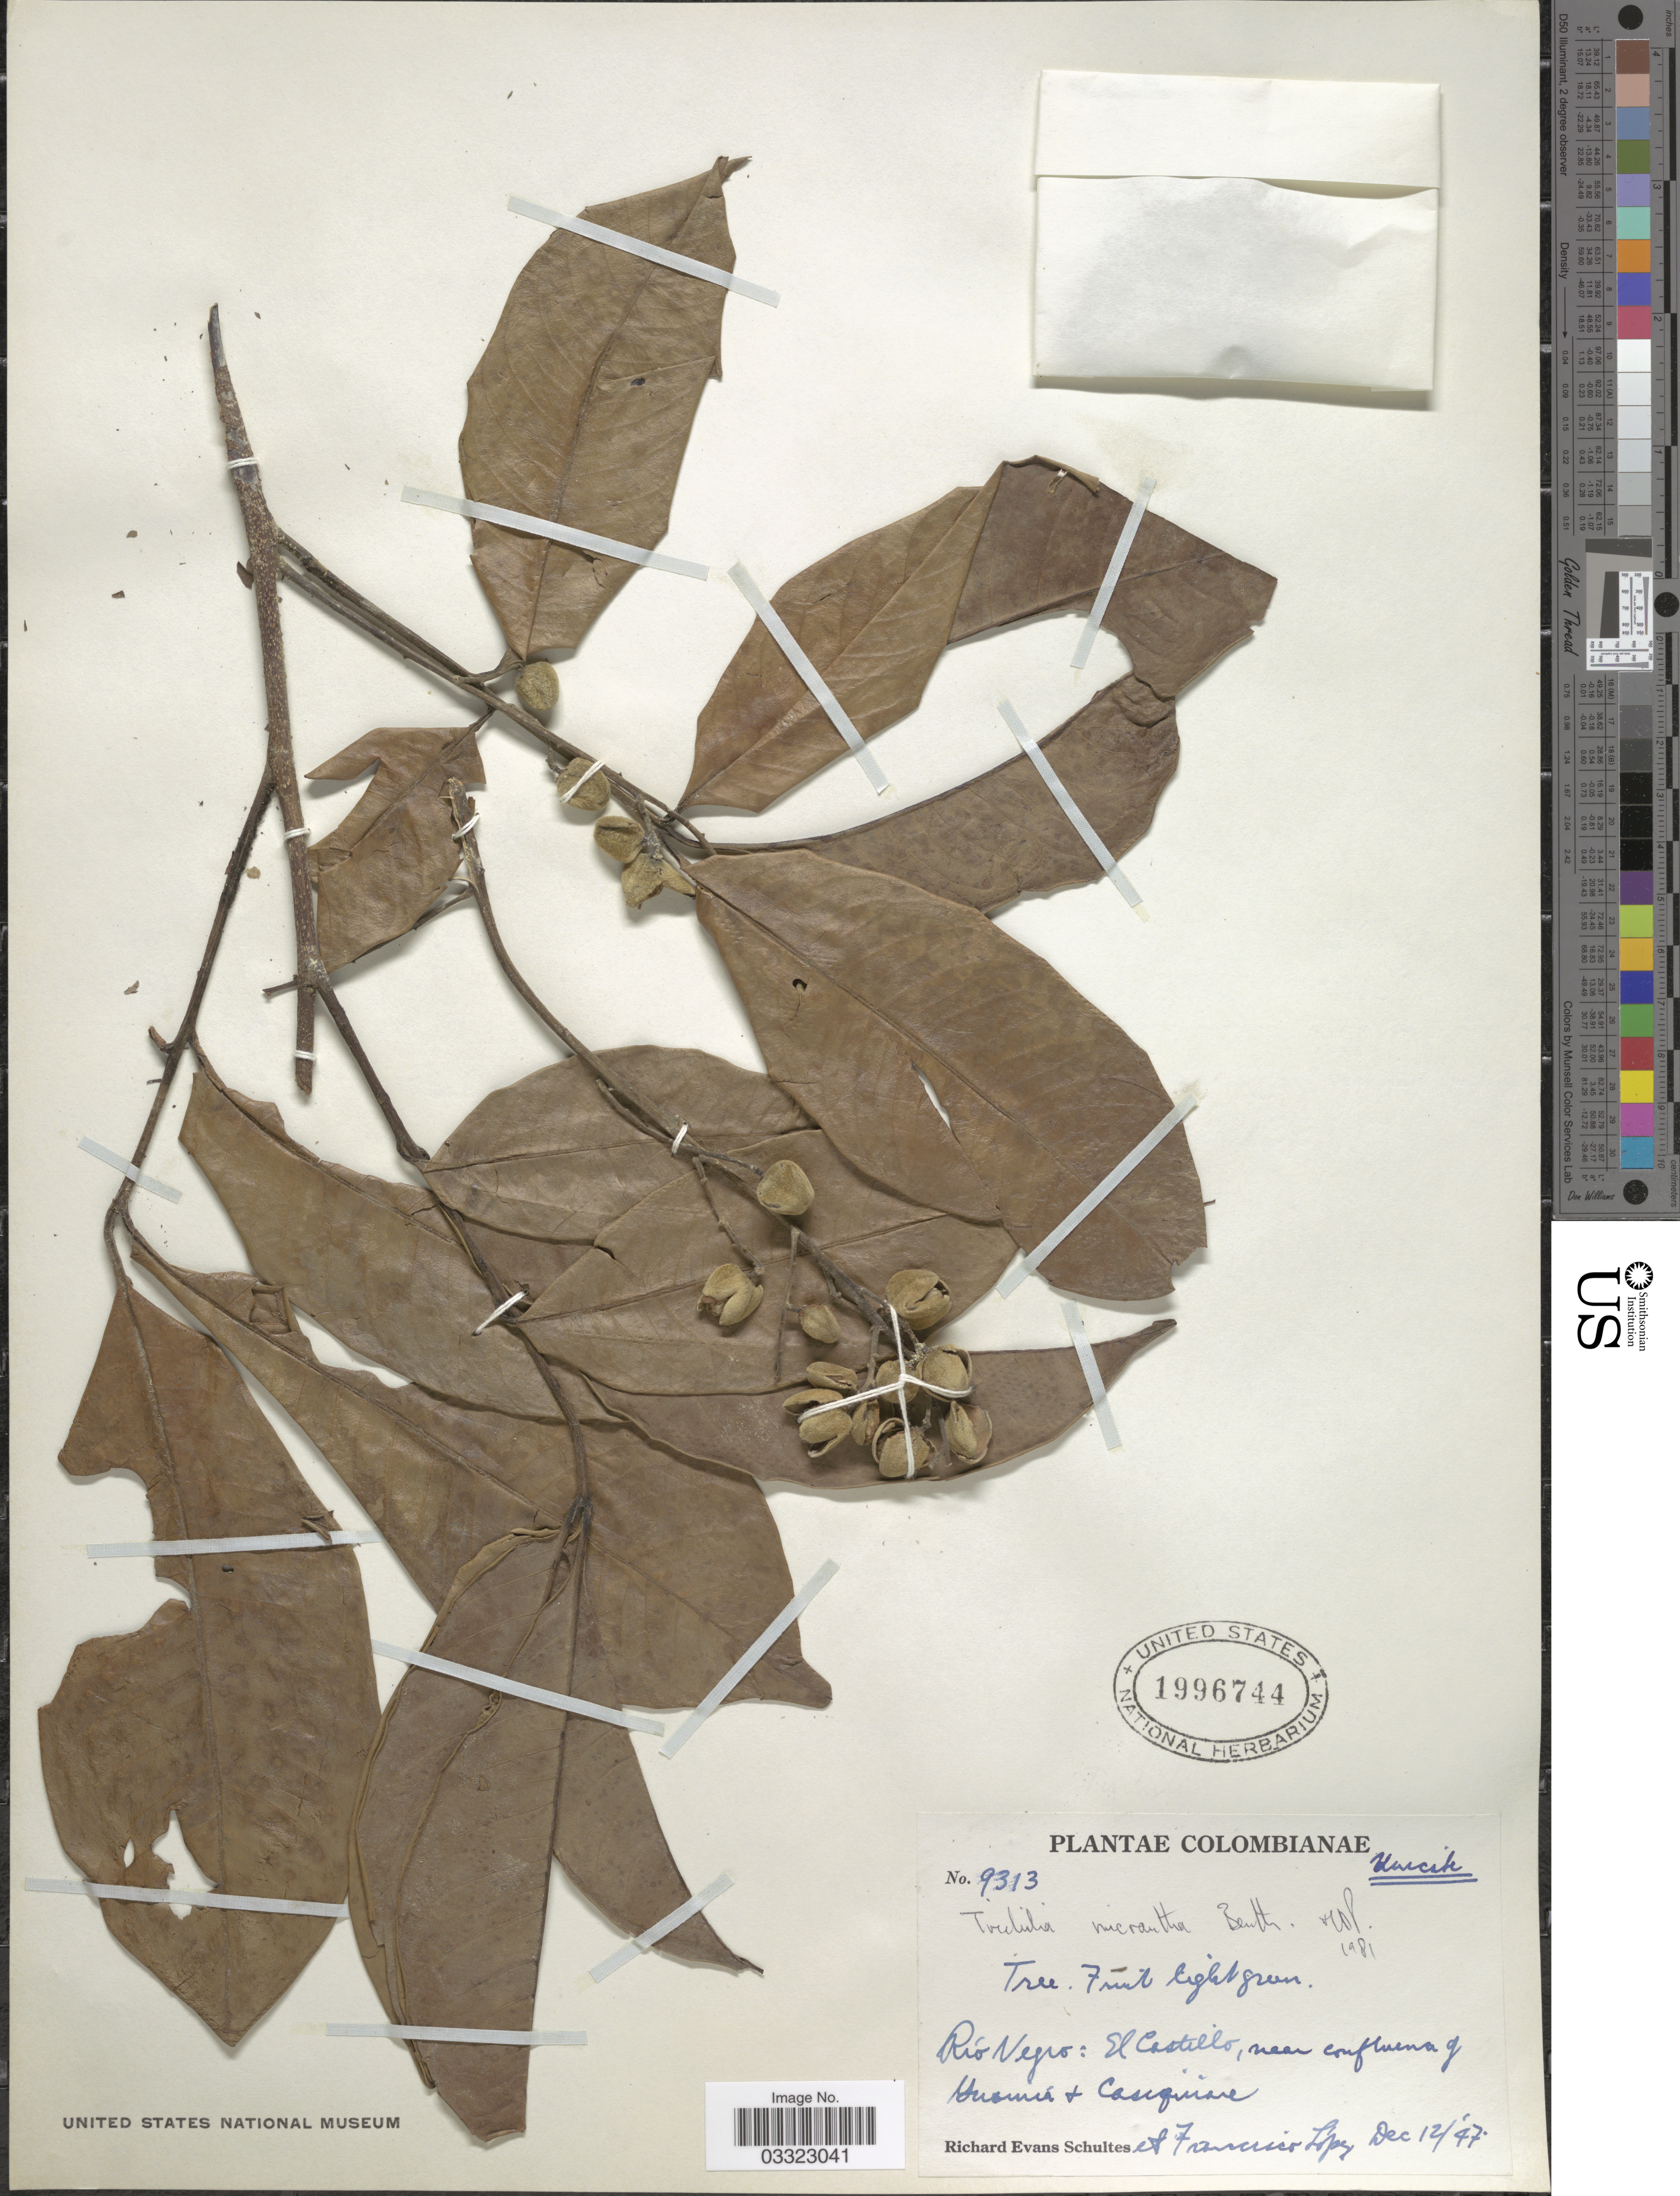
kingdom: Plantae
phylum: Tracheophyta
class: Magnoliopsida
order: Sapindales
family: Meliaceae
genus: Trichilia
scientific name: Trichilia micrantha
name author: Benth.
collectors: R. E. Schultes & F. Lopéz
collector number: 9313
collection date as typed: Transcribed d/m/y: 12/12/47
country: Colombia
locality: Río Negro: El Castillo, near confluence of Yuruma & Casiquiare.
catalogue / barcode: US 1996744